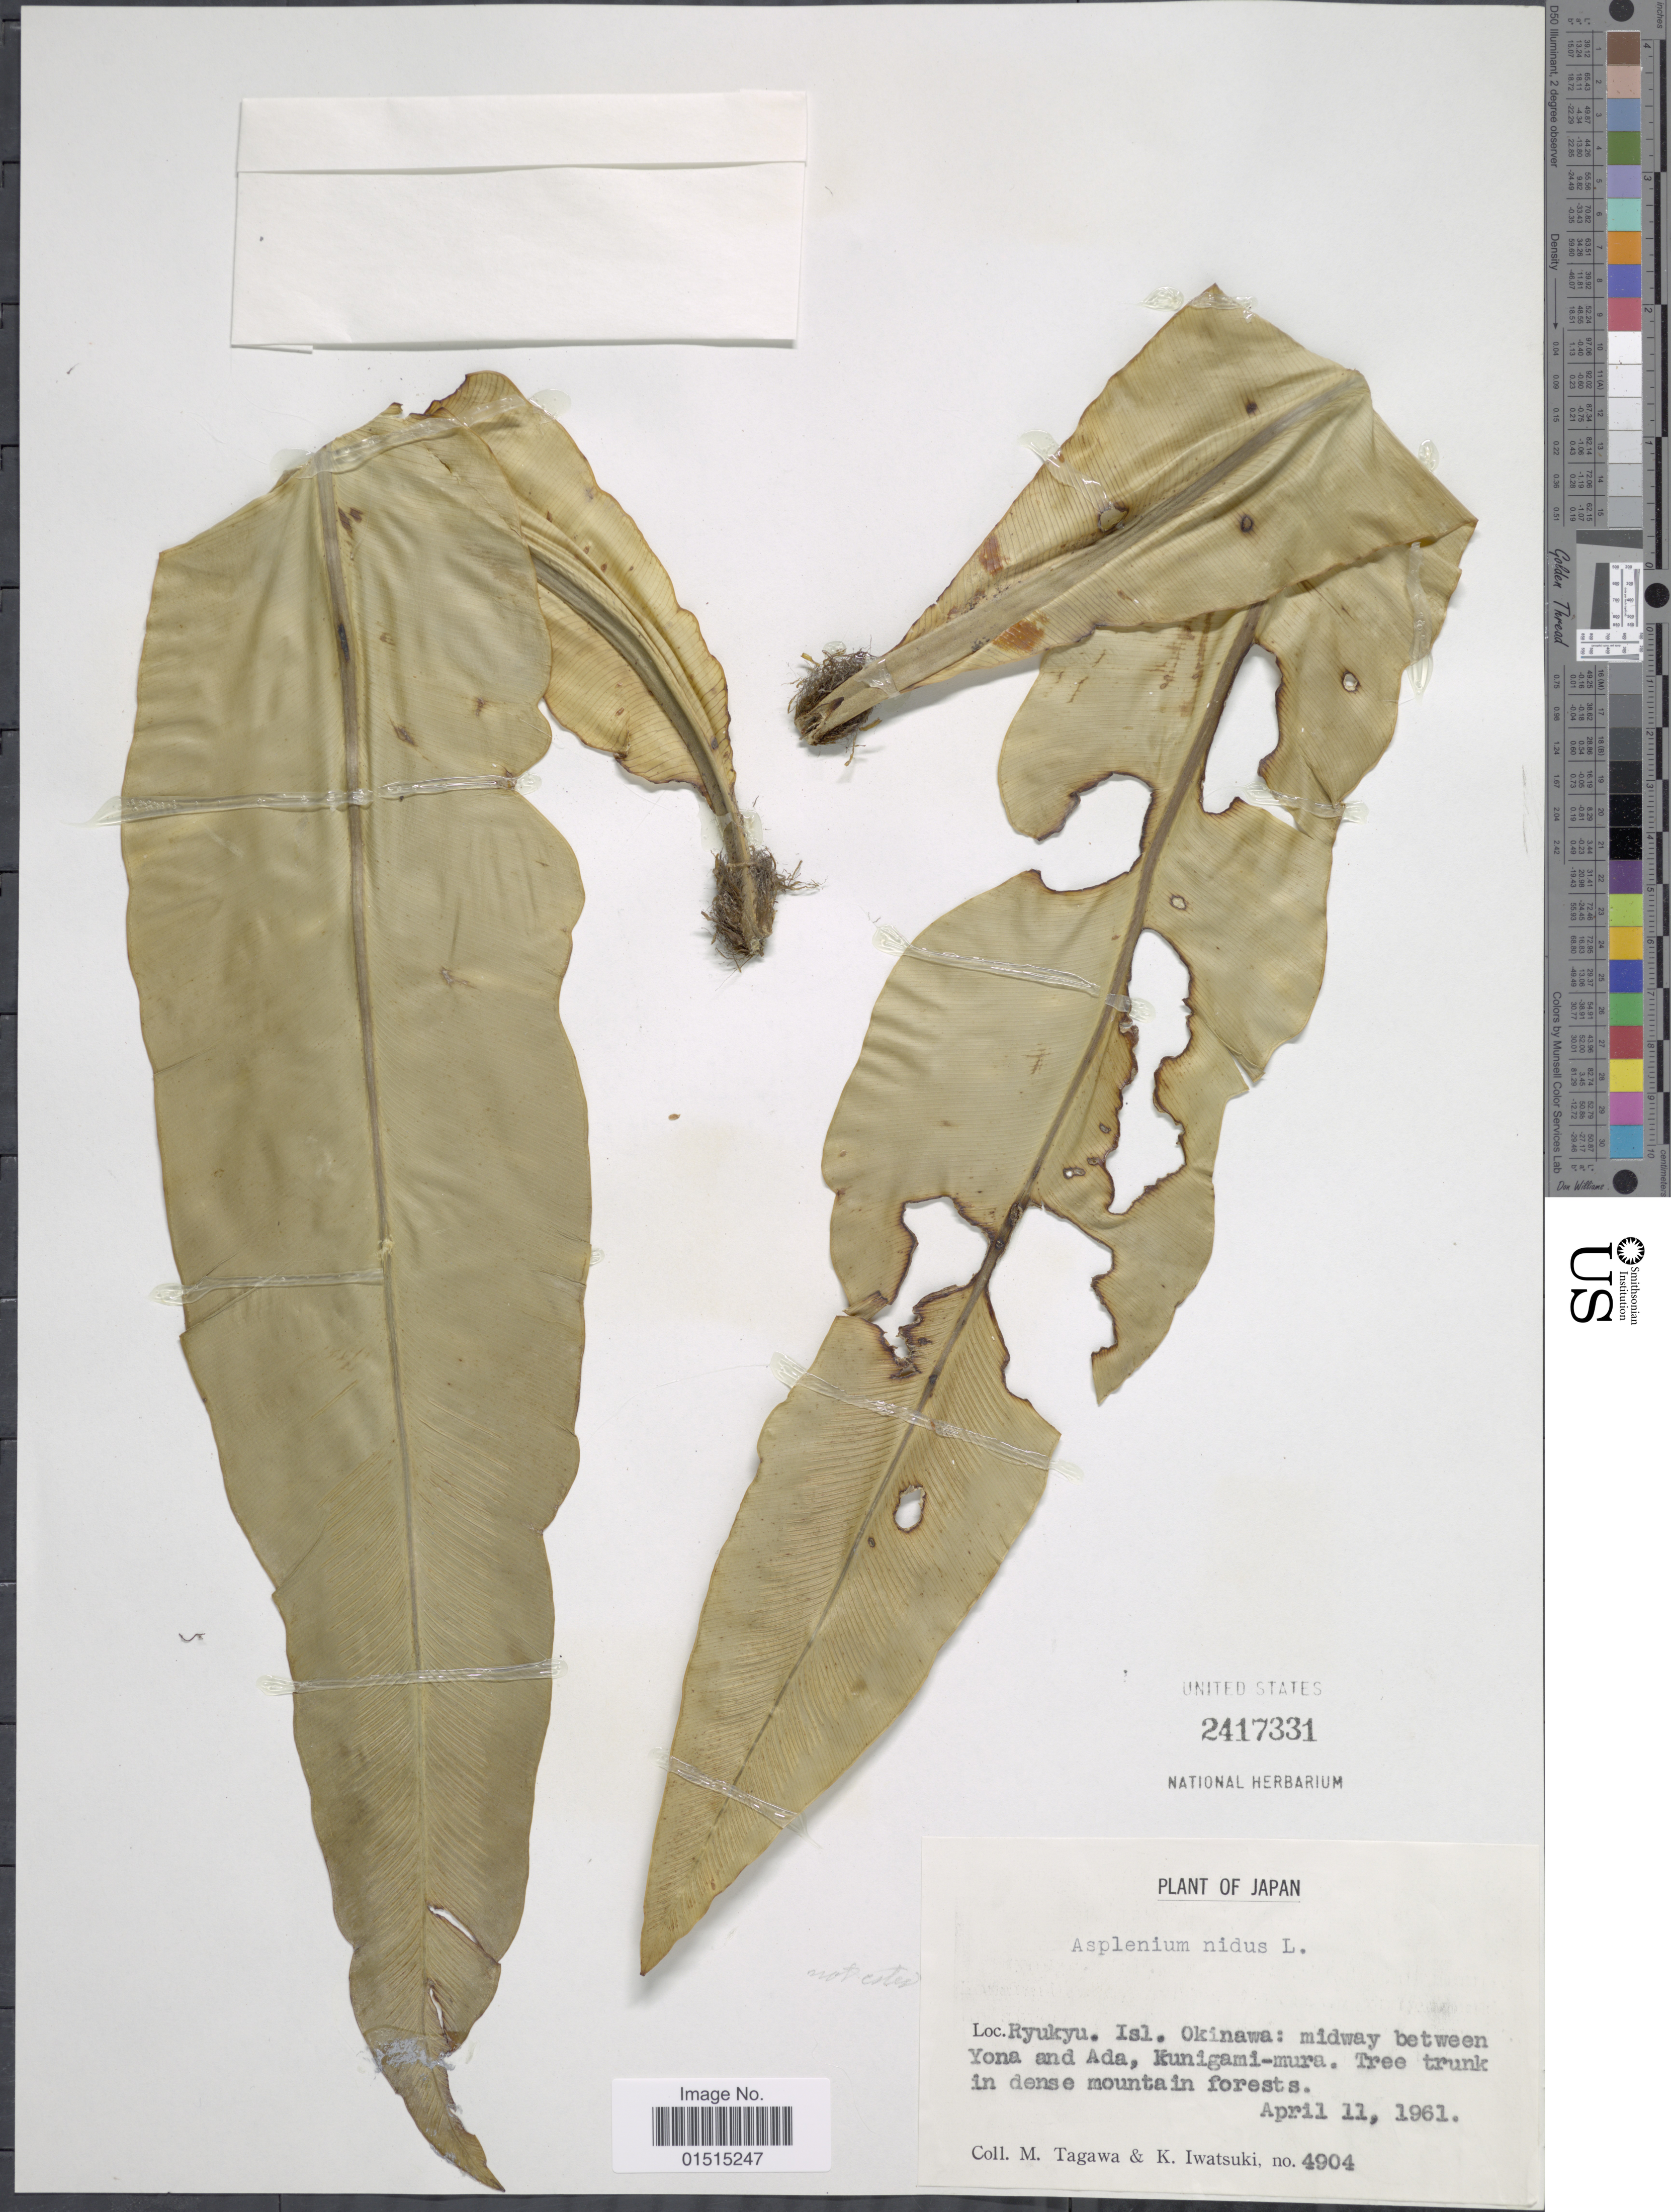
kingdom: Plantae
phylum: Tracheophyta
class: Polypodiopsida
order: Polypodiales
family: Aspleniaceae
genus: Asplenium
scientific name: Asplenium normale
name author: D. Don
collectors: M. Tagawa & K. Iwatsuki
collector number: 4904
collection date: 1961-04-11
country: Japan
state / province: Okinawa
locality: Ryukyu Isl. : midway between Yona and Ada, Kunigami - mura. tree trunk in dense mountain forests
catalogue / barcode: US 2417331